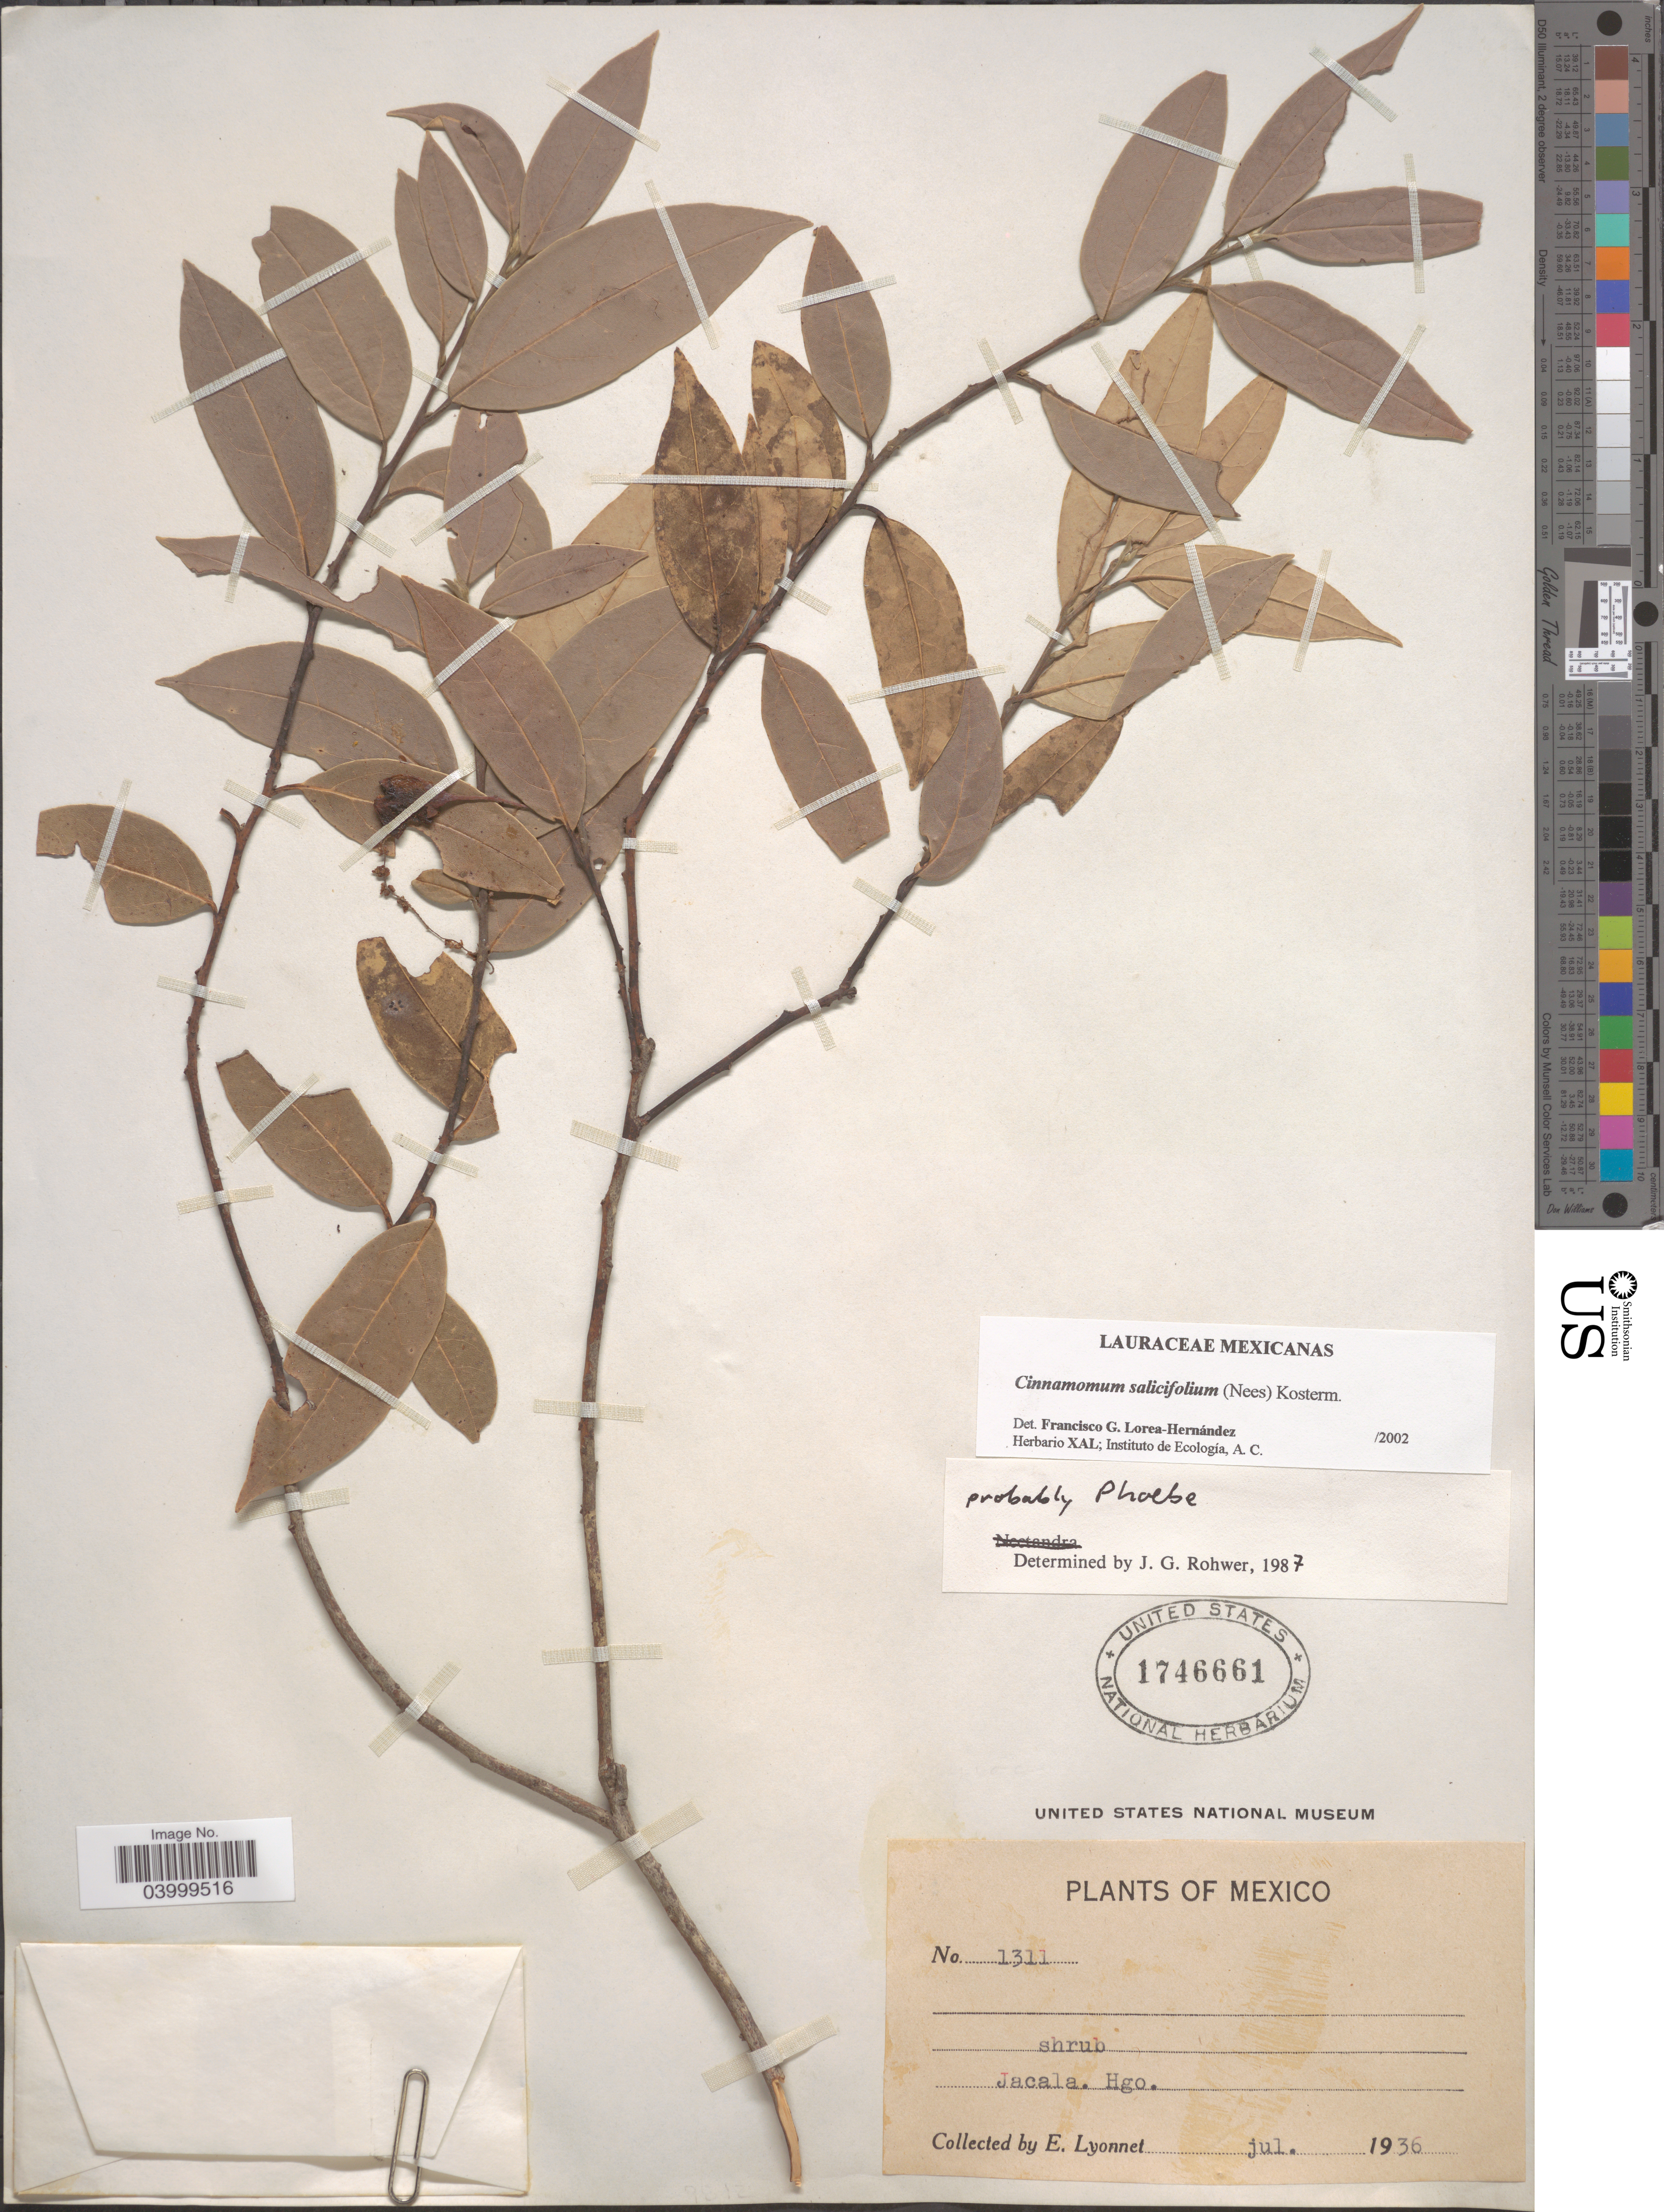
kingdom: Plantae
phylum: Tracheophyta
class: Magnoliopsida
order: Laurales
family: Lauraceae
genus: Cinnamomum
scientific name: Cinnamomum salicifolium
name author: (Nees) Kosterm.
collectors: E. Lyonnet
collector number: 1311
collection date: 1936-07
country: Mexico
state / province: Hidalgo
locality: Jacala. Hgo.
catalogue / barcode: US 1746661